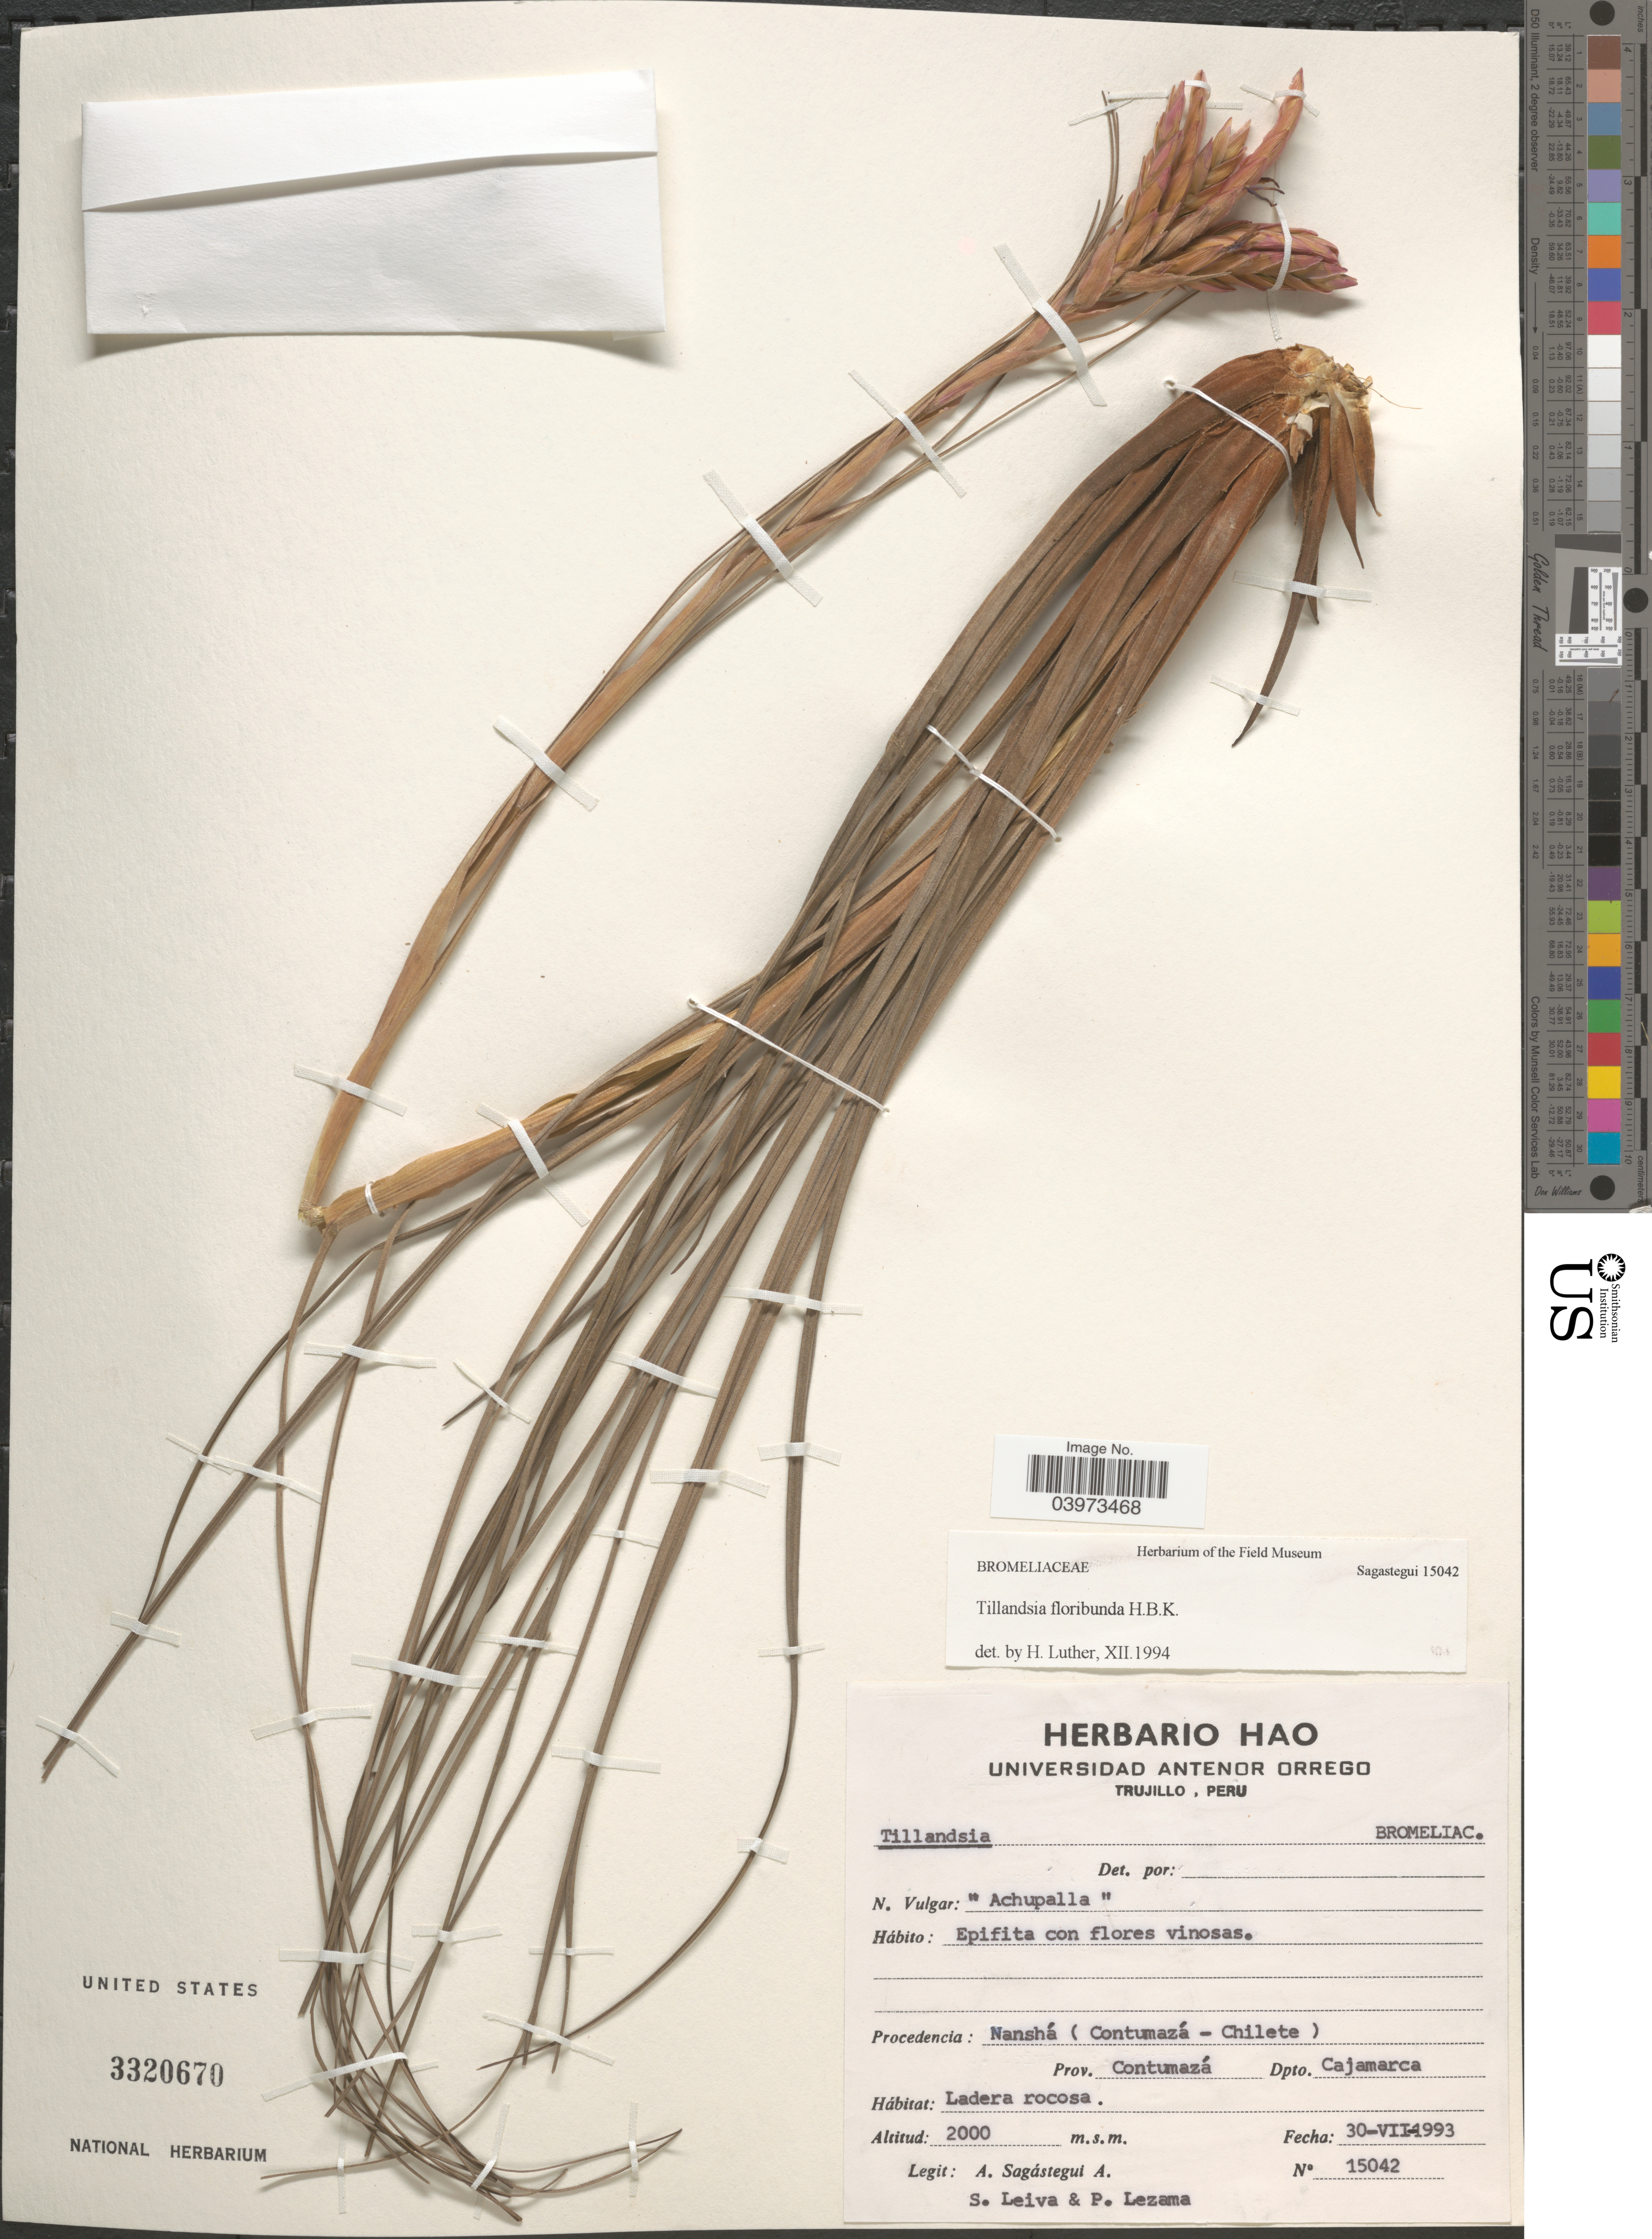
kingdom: Plantae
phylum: Tracheophyta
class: Liliopsida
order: Poales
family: Bromeliaceae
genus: Tillandsia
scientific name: Tillandsia floribunda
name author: Kunth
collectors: A. Sagástegui A., S. Leiva & P. Lezama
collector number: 15042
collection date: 1993-08-30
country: Peru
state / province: Cajamarca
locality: Nanshá (Contumazá - Chilete). Prov. Contumazá.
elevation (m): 2000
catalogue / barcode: US 3320670